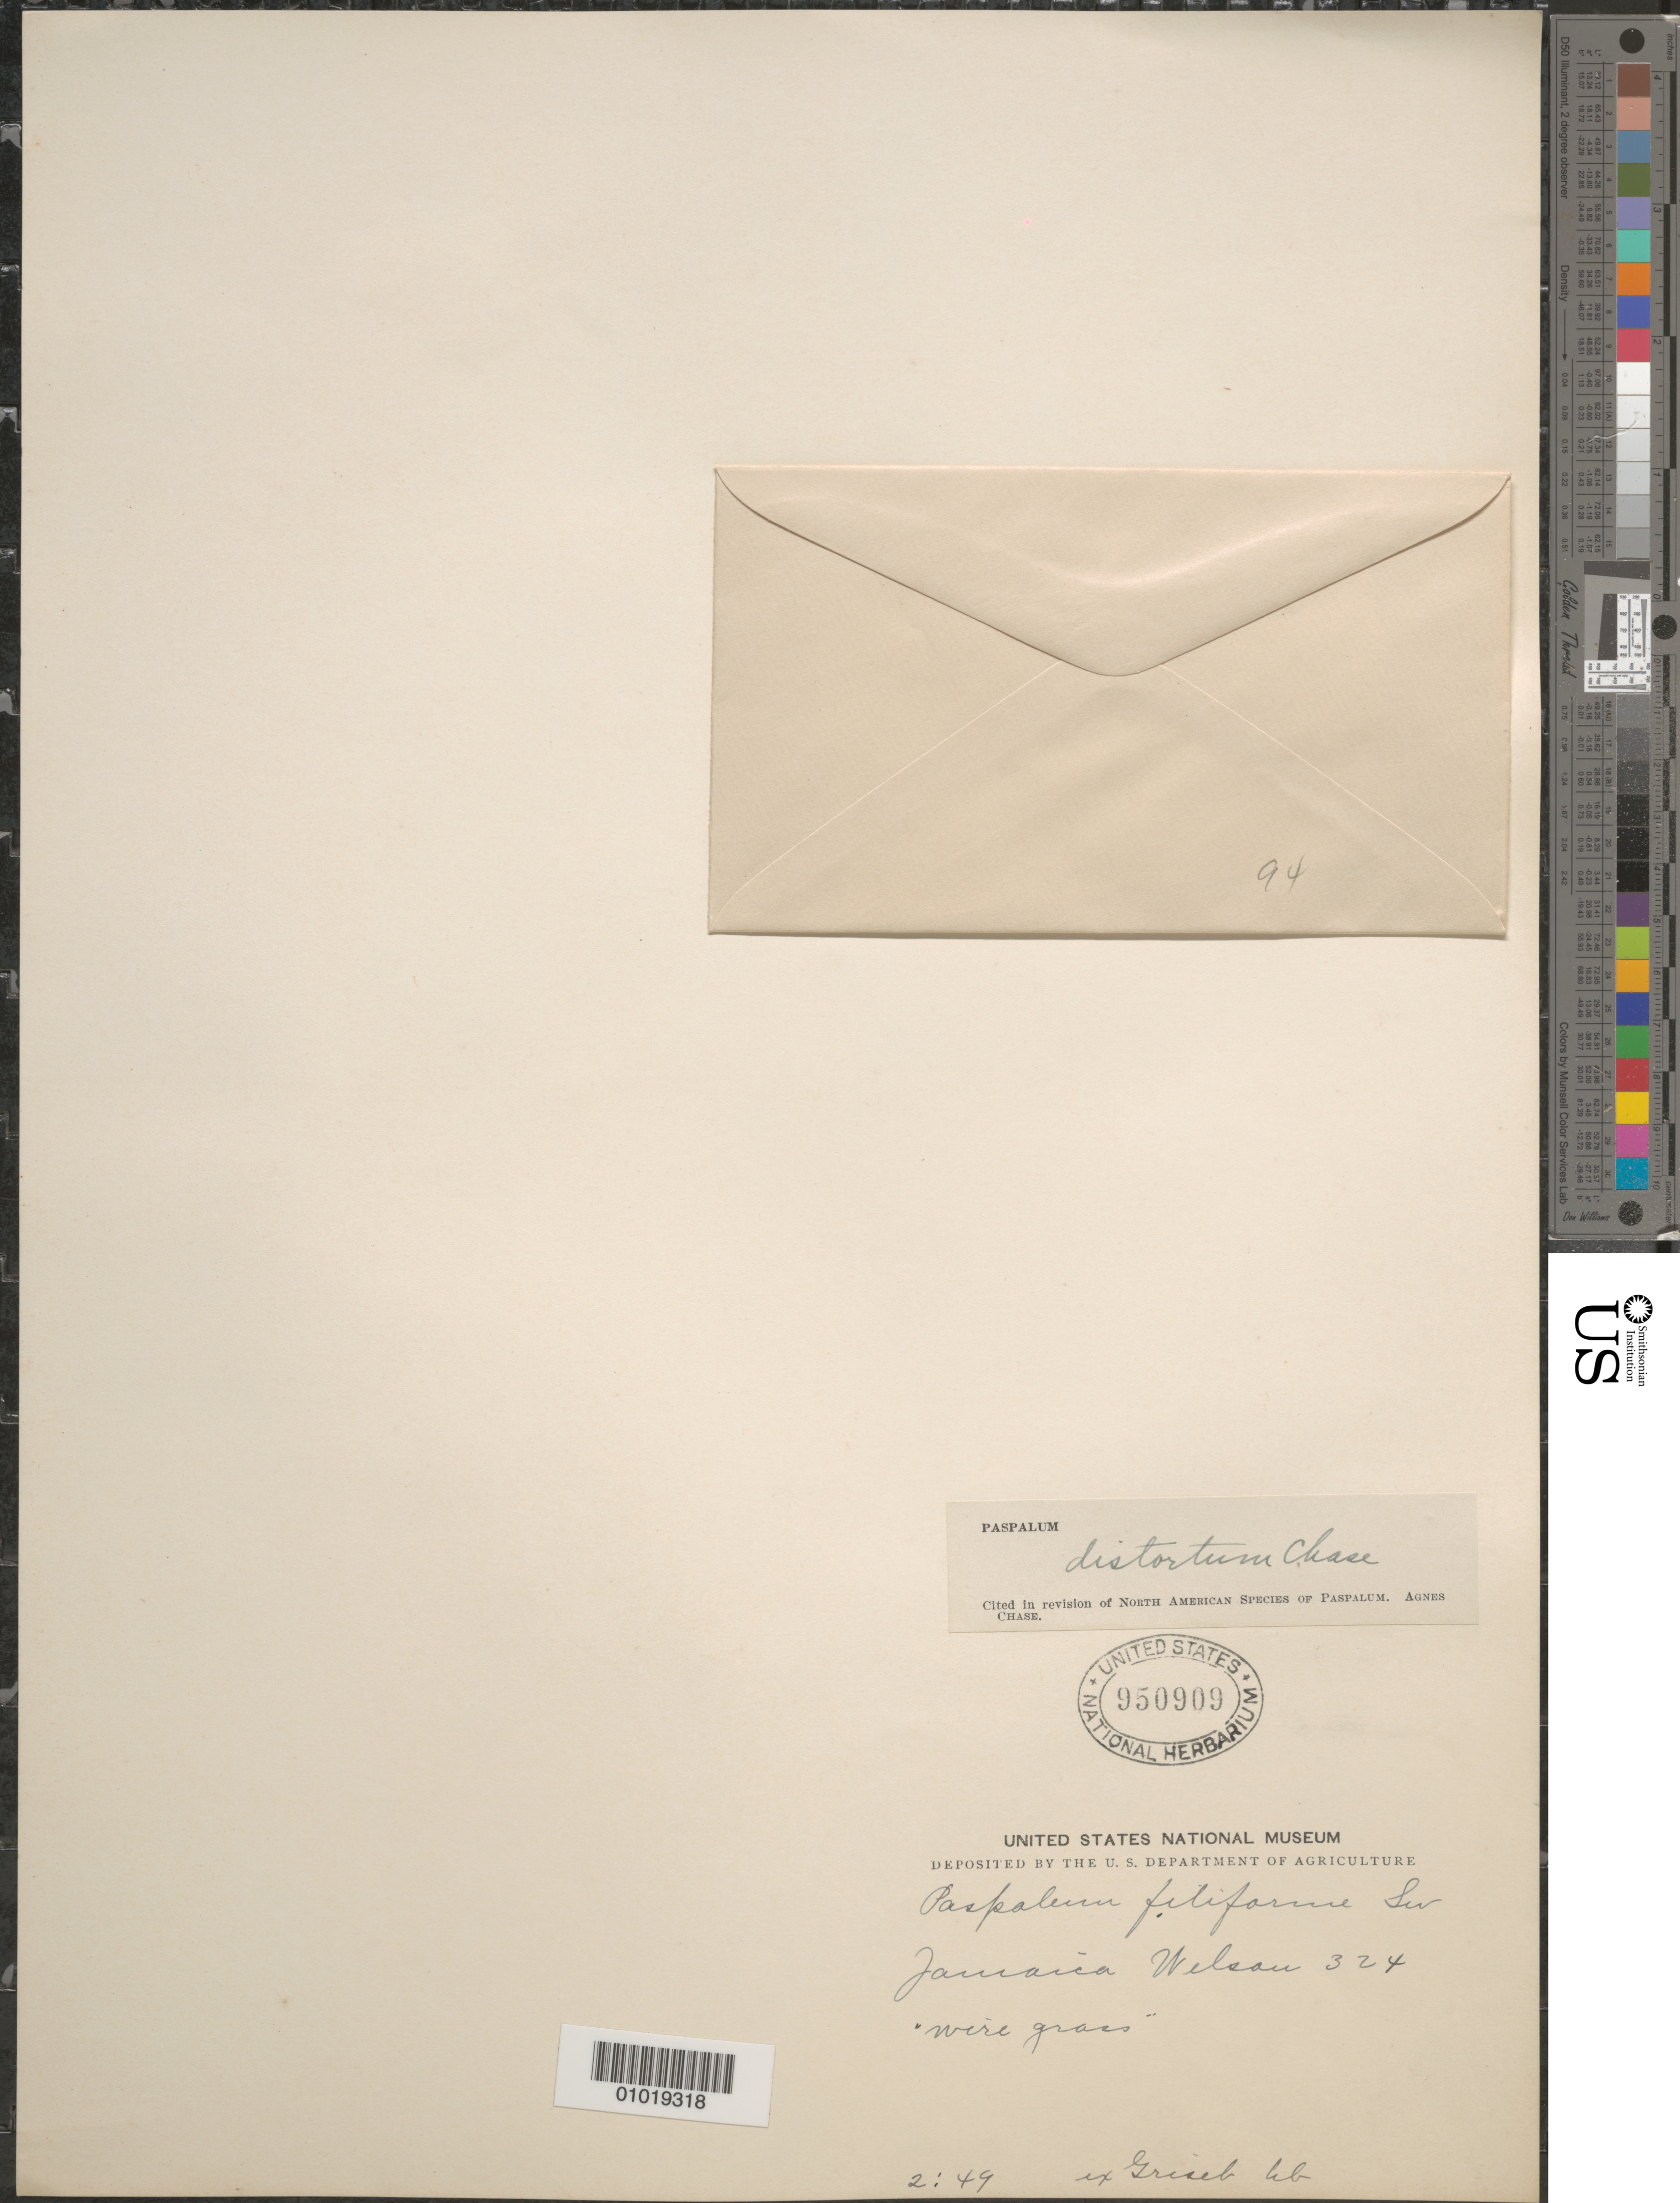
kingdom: Plantae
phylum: Tracheophyta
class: Liliopsida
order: Poales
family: Poaceae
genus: Paspalum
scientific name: Paspalum distortum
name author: Chase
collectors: -- Wilson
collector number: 324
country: Jamaica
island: Jamaica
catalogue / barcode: US 950909